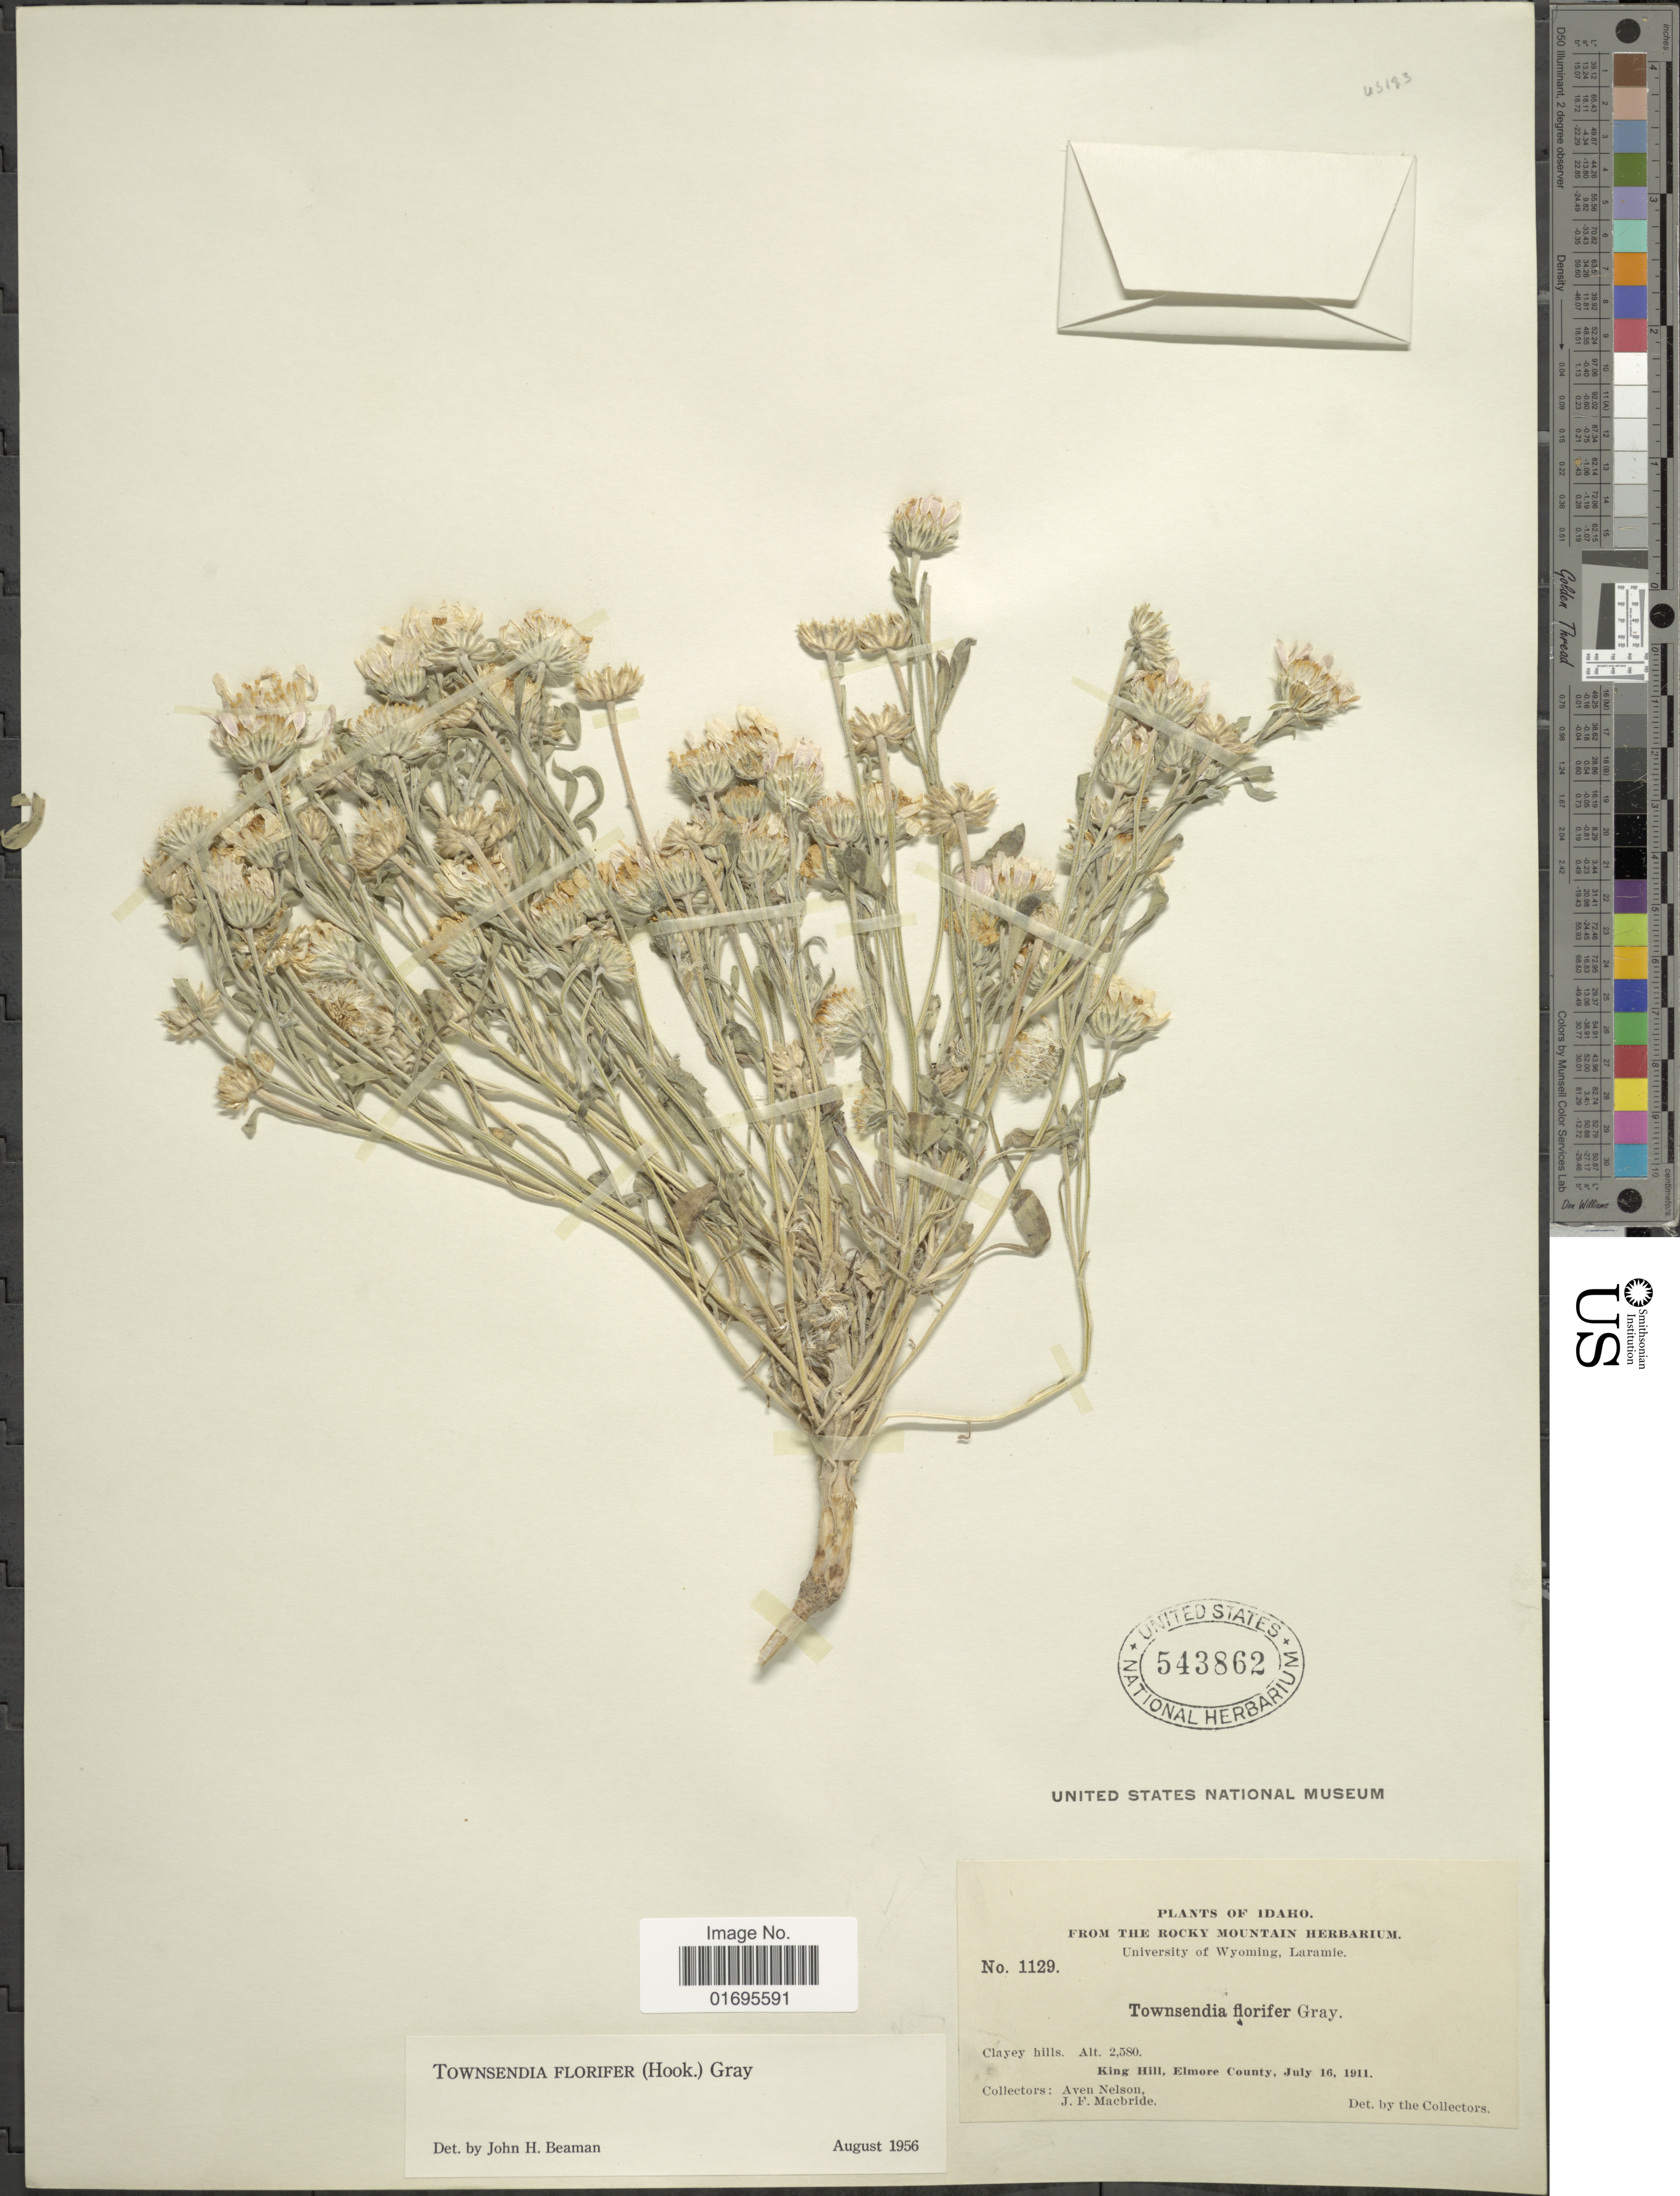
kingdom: Plantae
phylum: Tracheophyta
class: Magnoliopsida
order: Asterales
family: Asteraceae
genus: Townsendia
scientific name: Townsendia florifer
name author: (Hook.) A. Gray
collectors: A. Nelson & J. F. Macbride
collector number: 1129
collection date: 1911-07-16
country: United States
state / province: Idaho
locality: King Hill, Elmore County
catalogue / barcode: US 543862